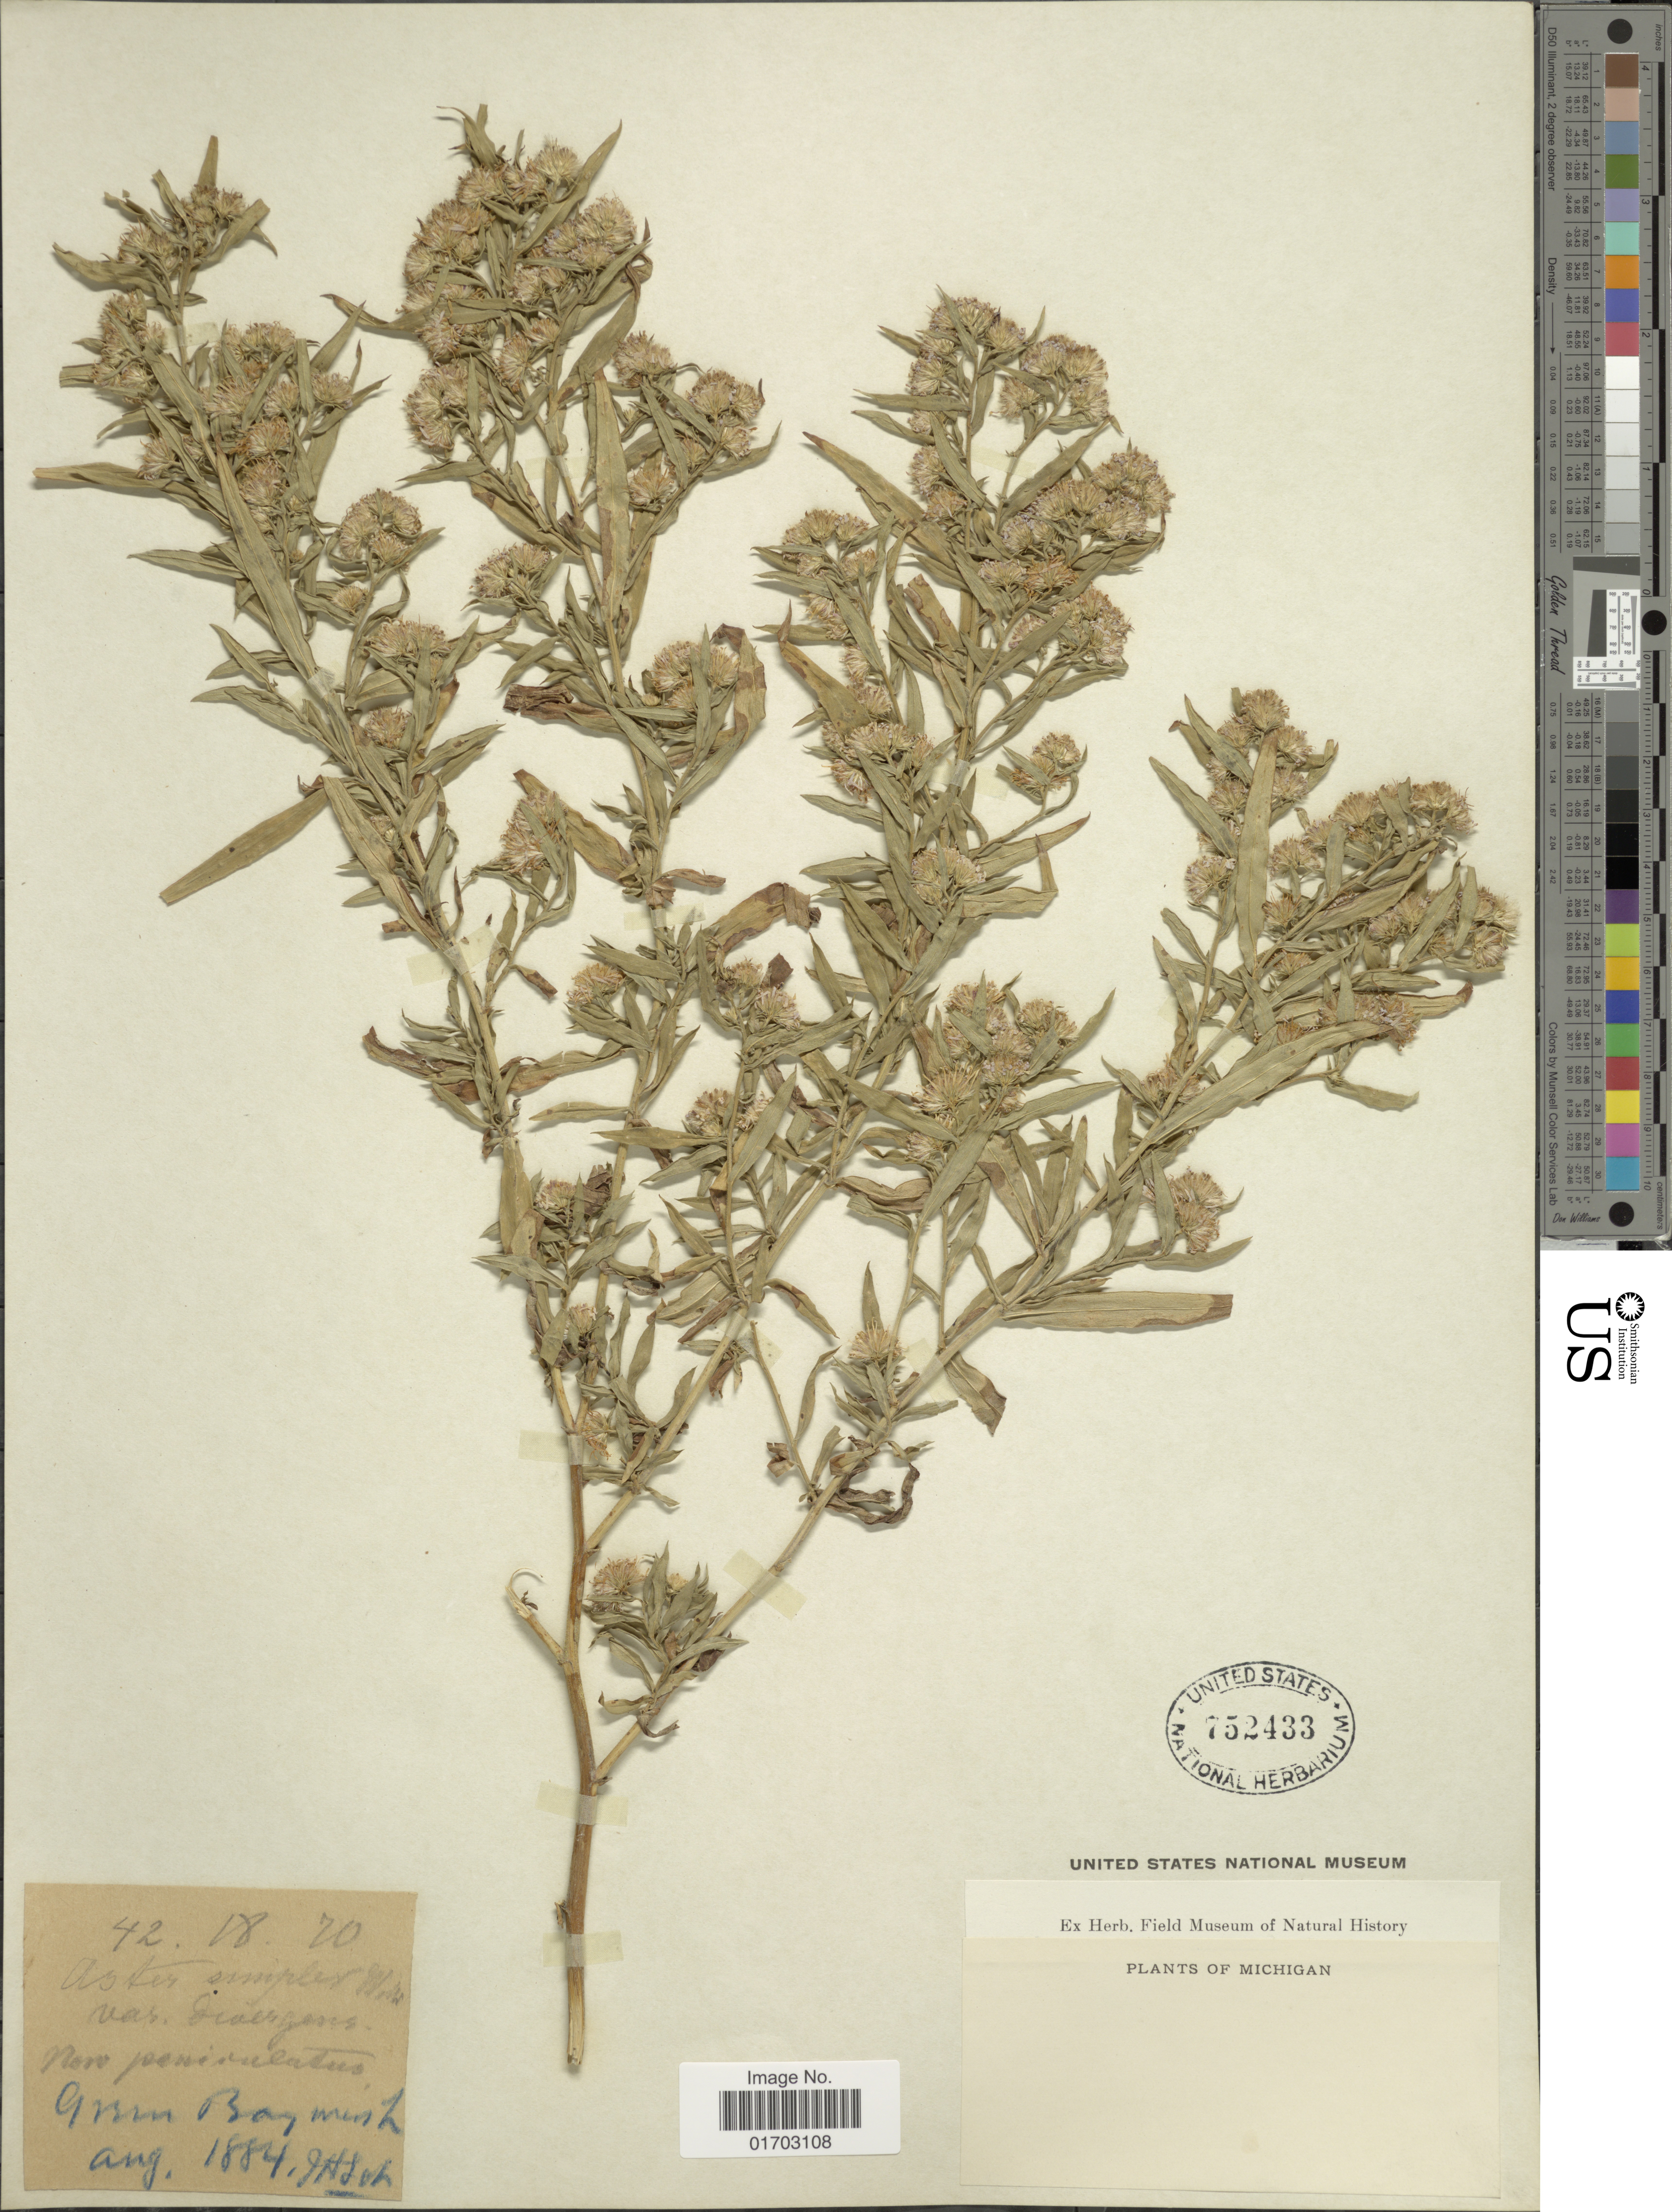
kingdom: Plantae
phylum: Tracheophyta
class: Magnoliopsida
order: Asterales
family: Asteraceae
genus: Symphyotrichum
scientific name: Symphyotrichum simplex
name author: (Willd.) Á. Löve & D. Löve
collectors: J. Loh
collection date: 1884-08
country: United States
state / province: Michigan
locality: Green Bay.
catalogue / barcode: US 752433